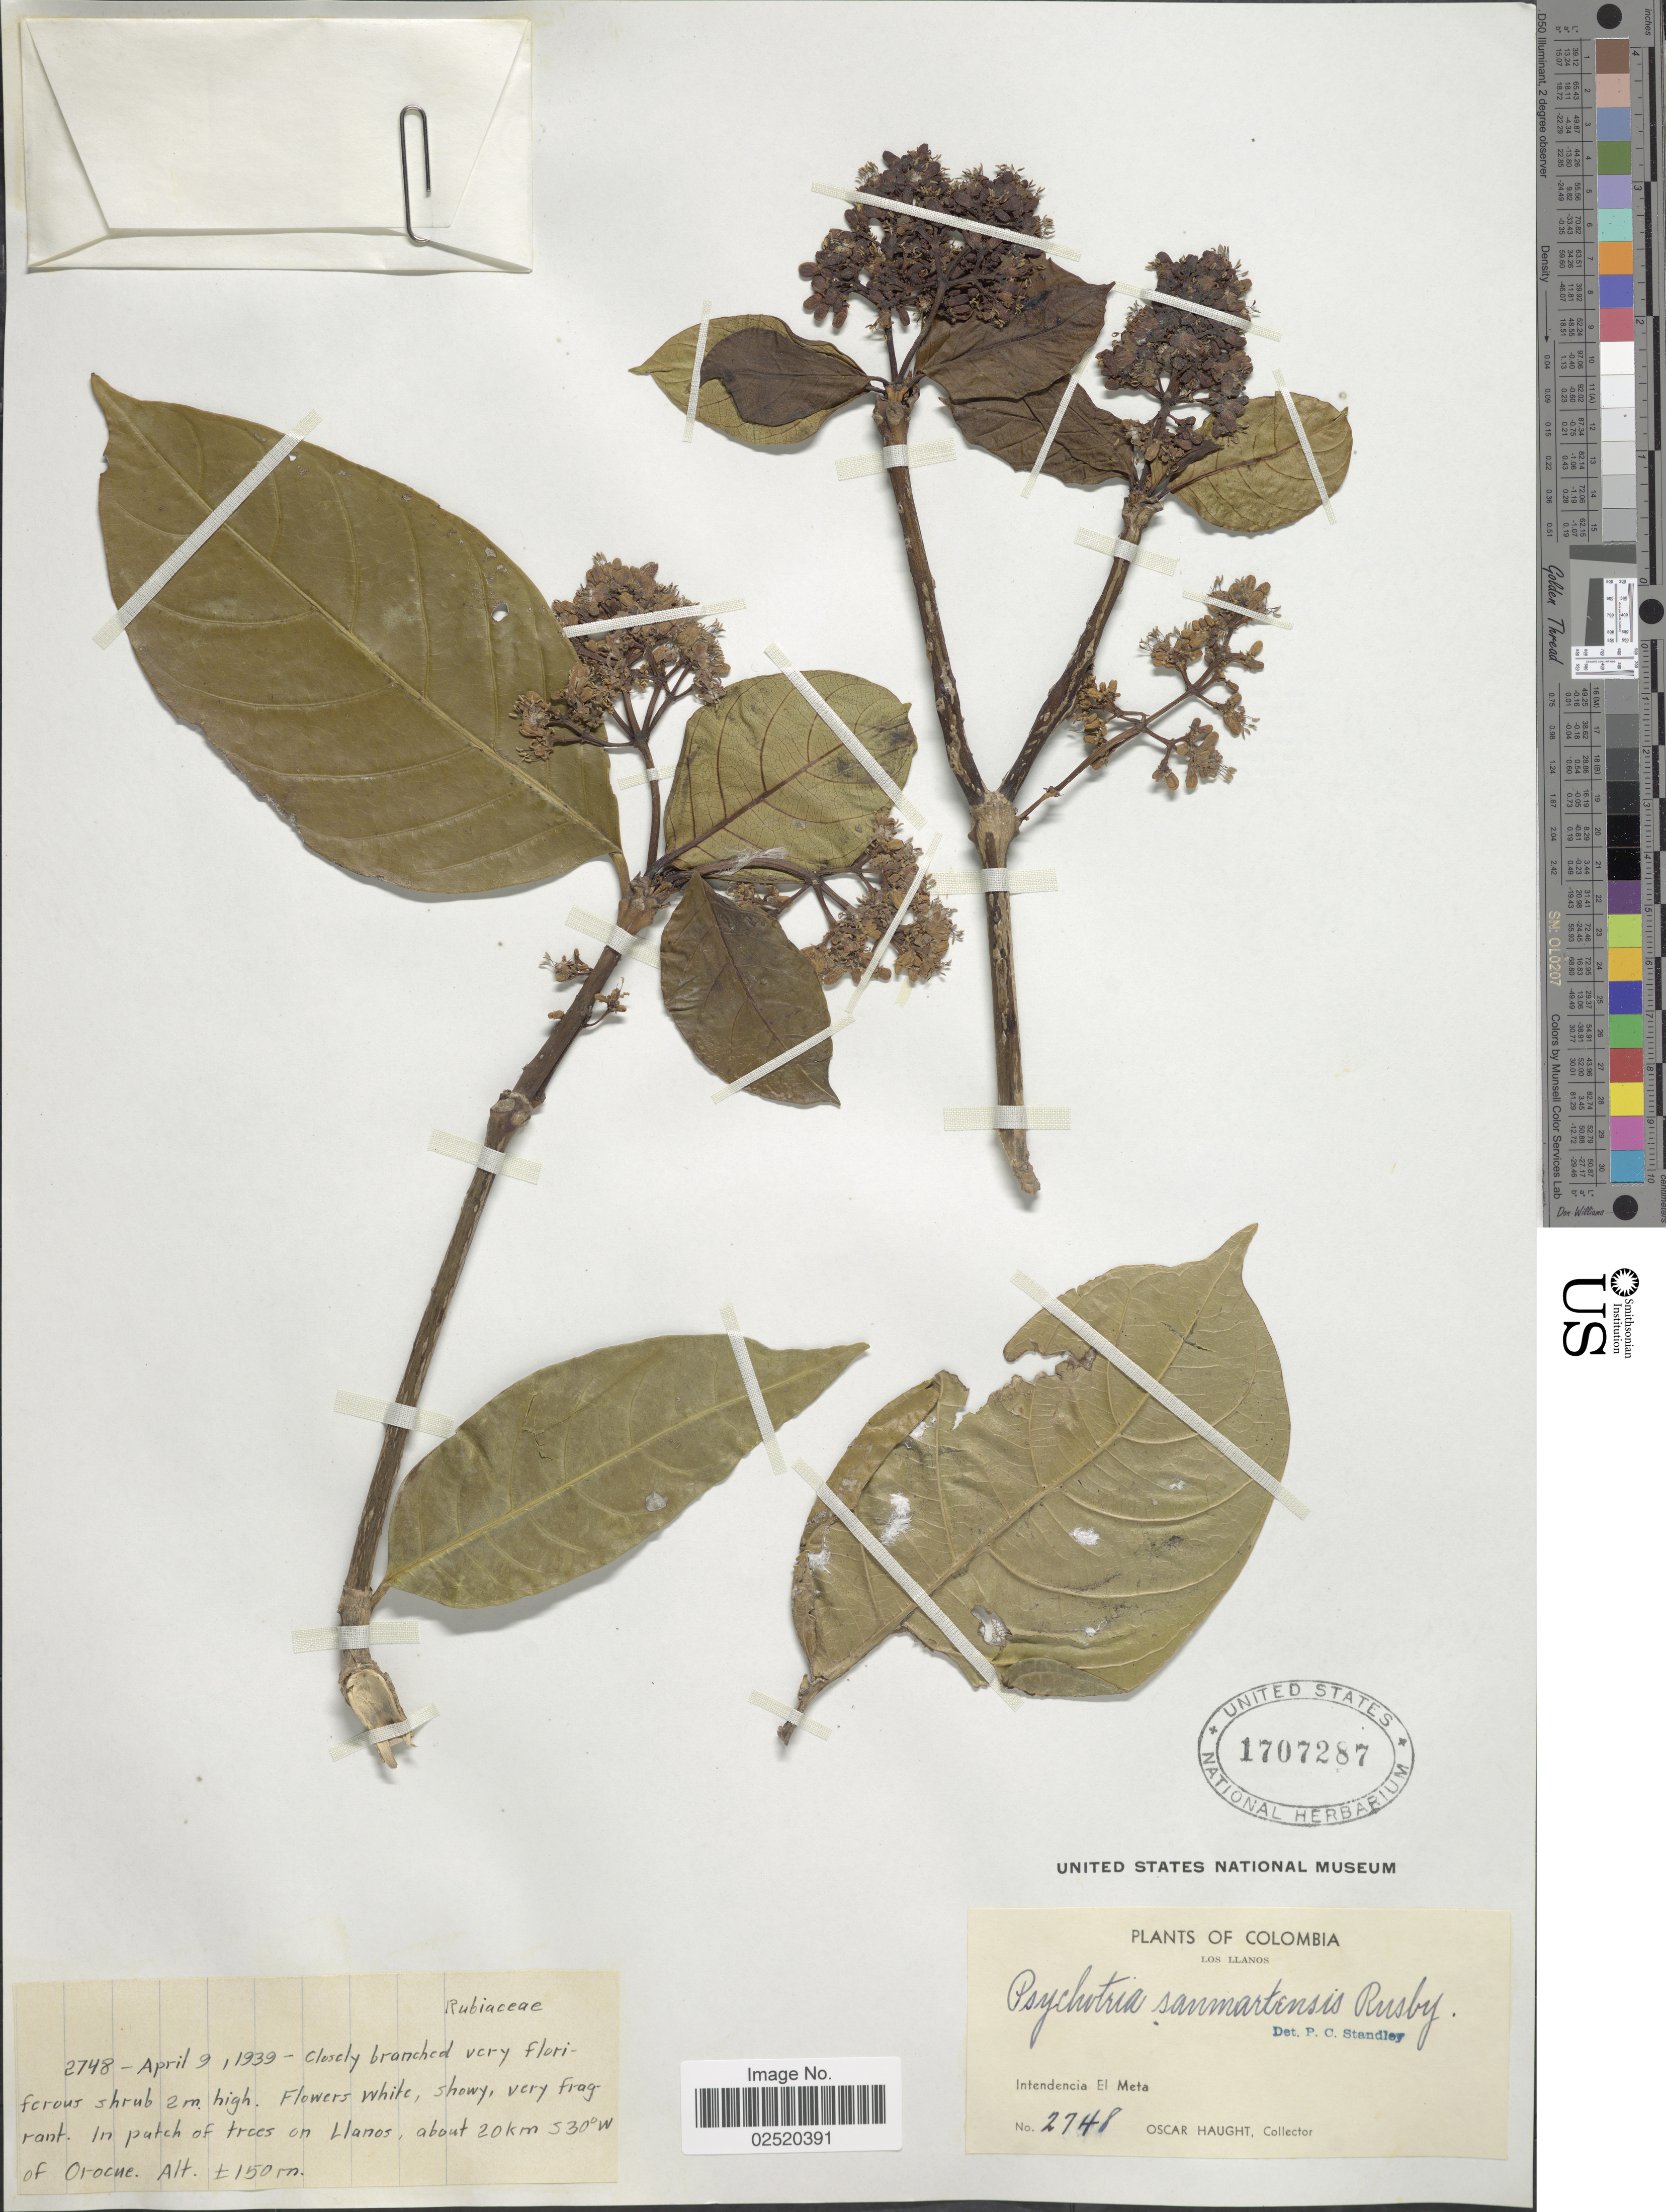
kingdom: Plantae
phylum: Tracheophyta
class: Magnoliopsida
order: Gentianales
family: Rubiaceae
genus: Psychotria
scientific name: Psychotria sanmartensis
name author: Rusby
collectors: O. Haught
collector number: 2748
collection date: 1939-04-09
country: Colombia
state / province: Meta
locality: Los Llanos. about 20 km S30°W of Orocue [unsure placement]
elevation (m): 150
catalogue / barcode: US 1707287